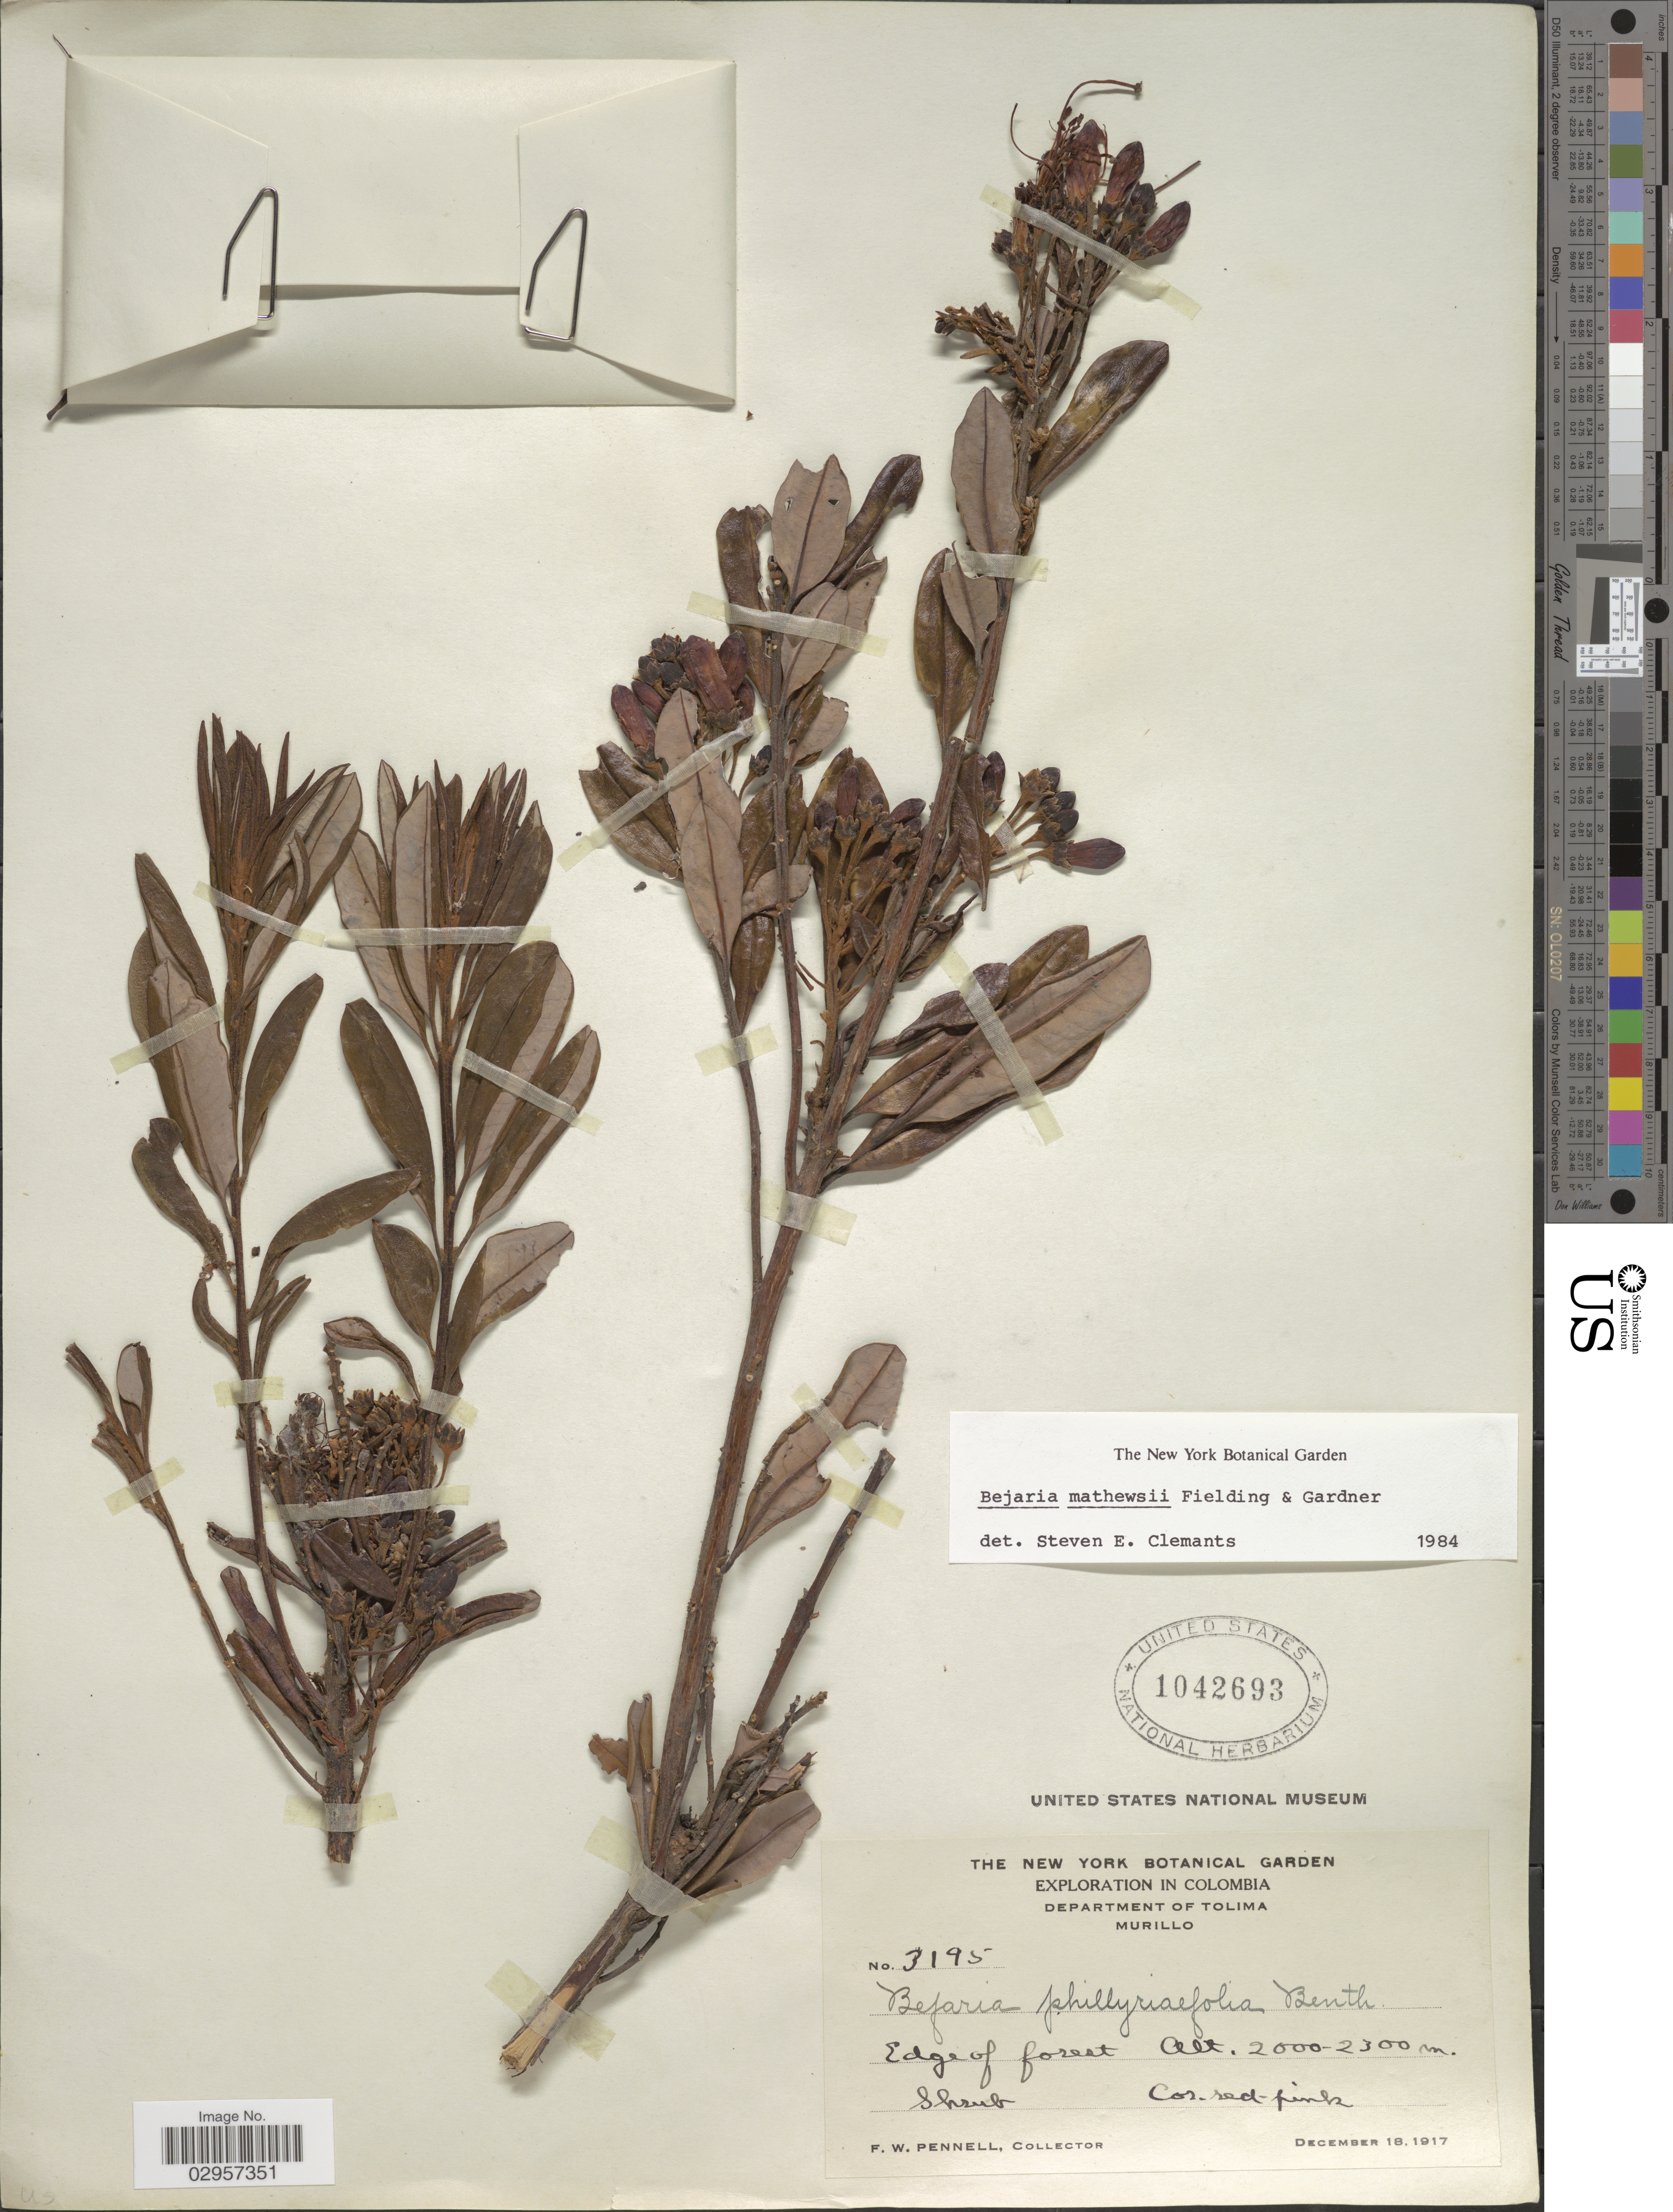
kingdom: Plantae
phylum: Tracheophyta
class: Magnoliopsida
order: Ericales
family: Ericaceae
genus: Bejaria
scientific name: Bejaria mathewsii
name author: Fielding & Gardner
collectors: F. W. Pennell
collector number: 3195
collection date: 1917-12-18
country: Colombia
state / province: Tolima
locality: Department of Tolima, Murillo.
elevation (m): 2000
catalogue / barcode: US 1042693